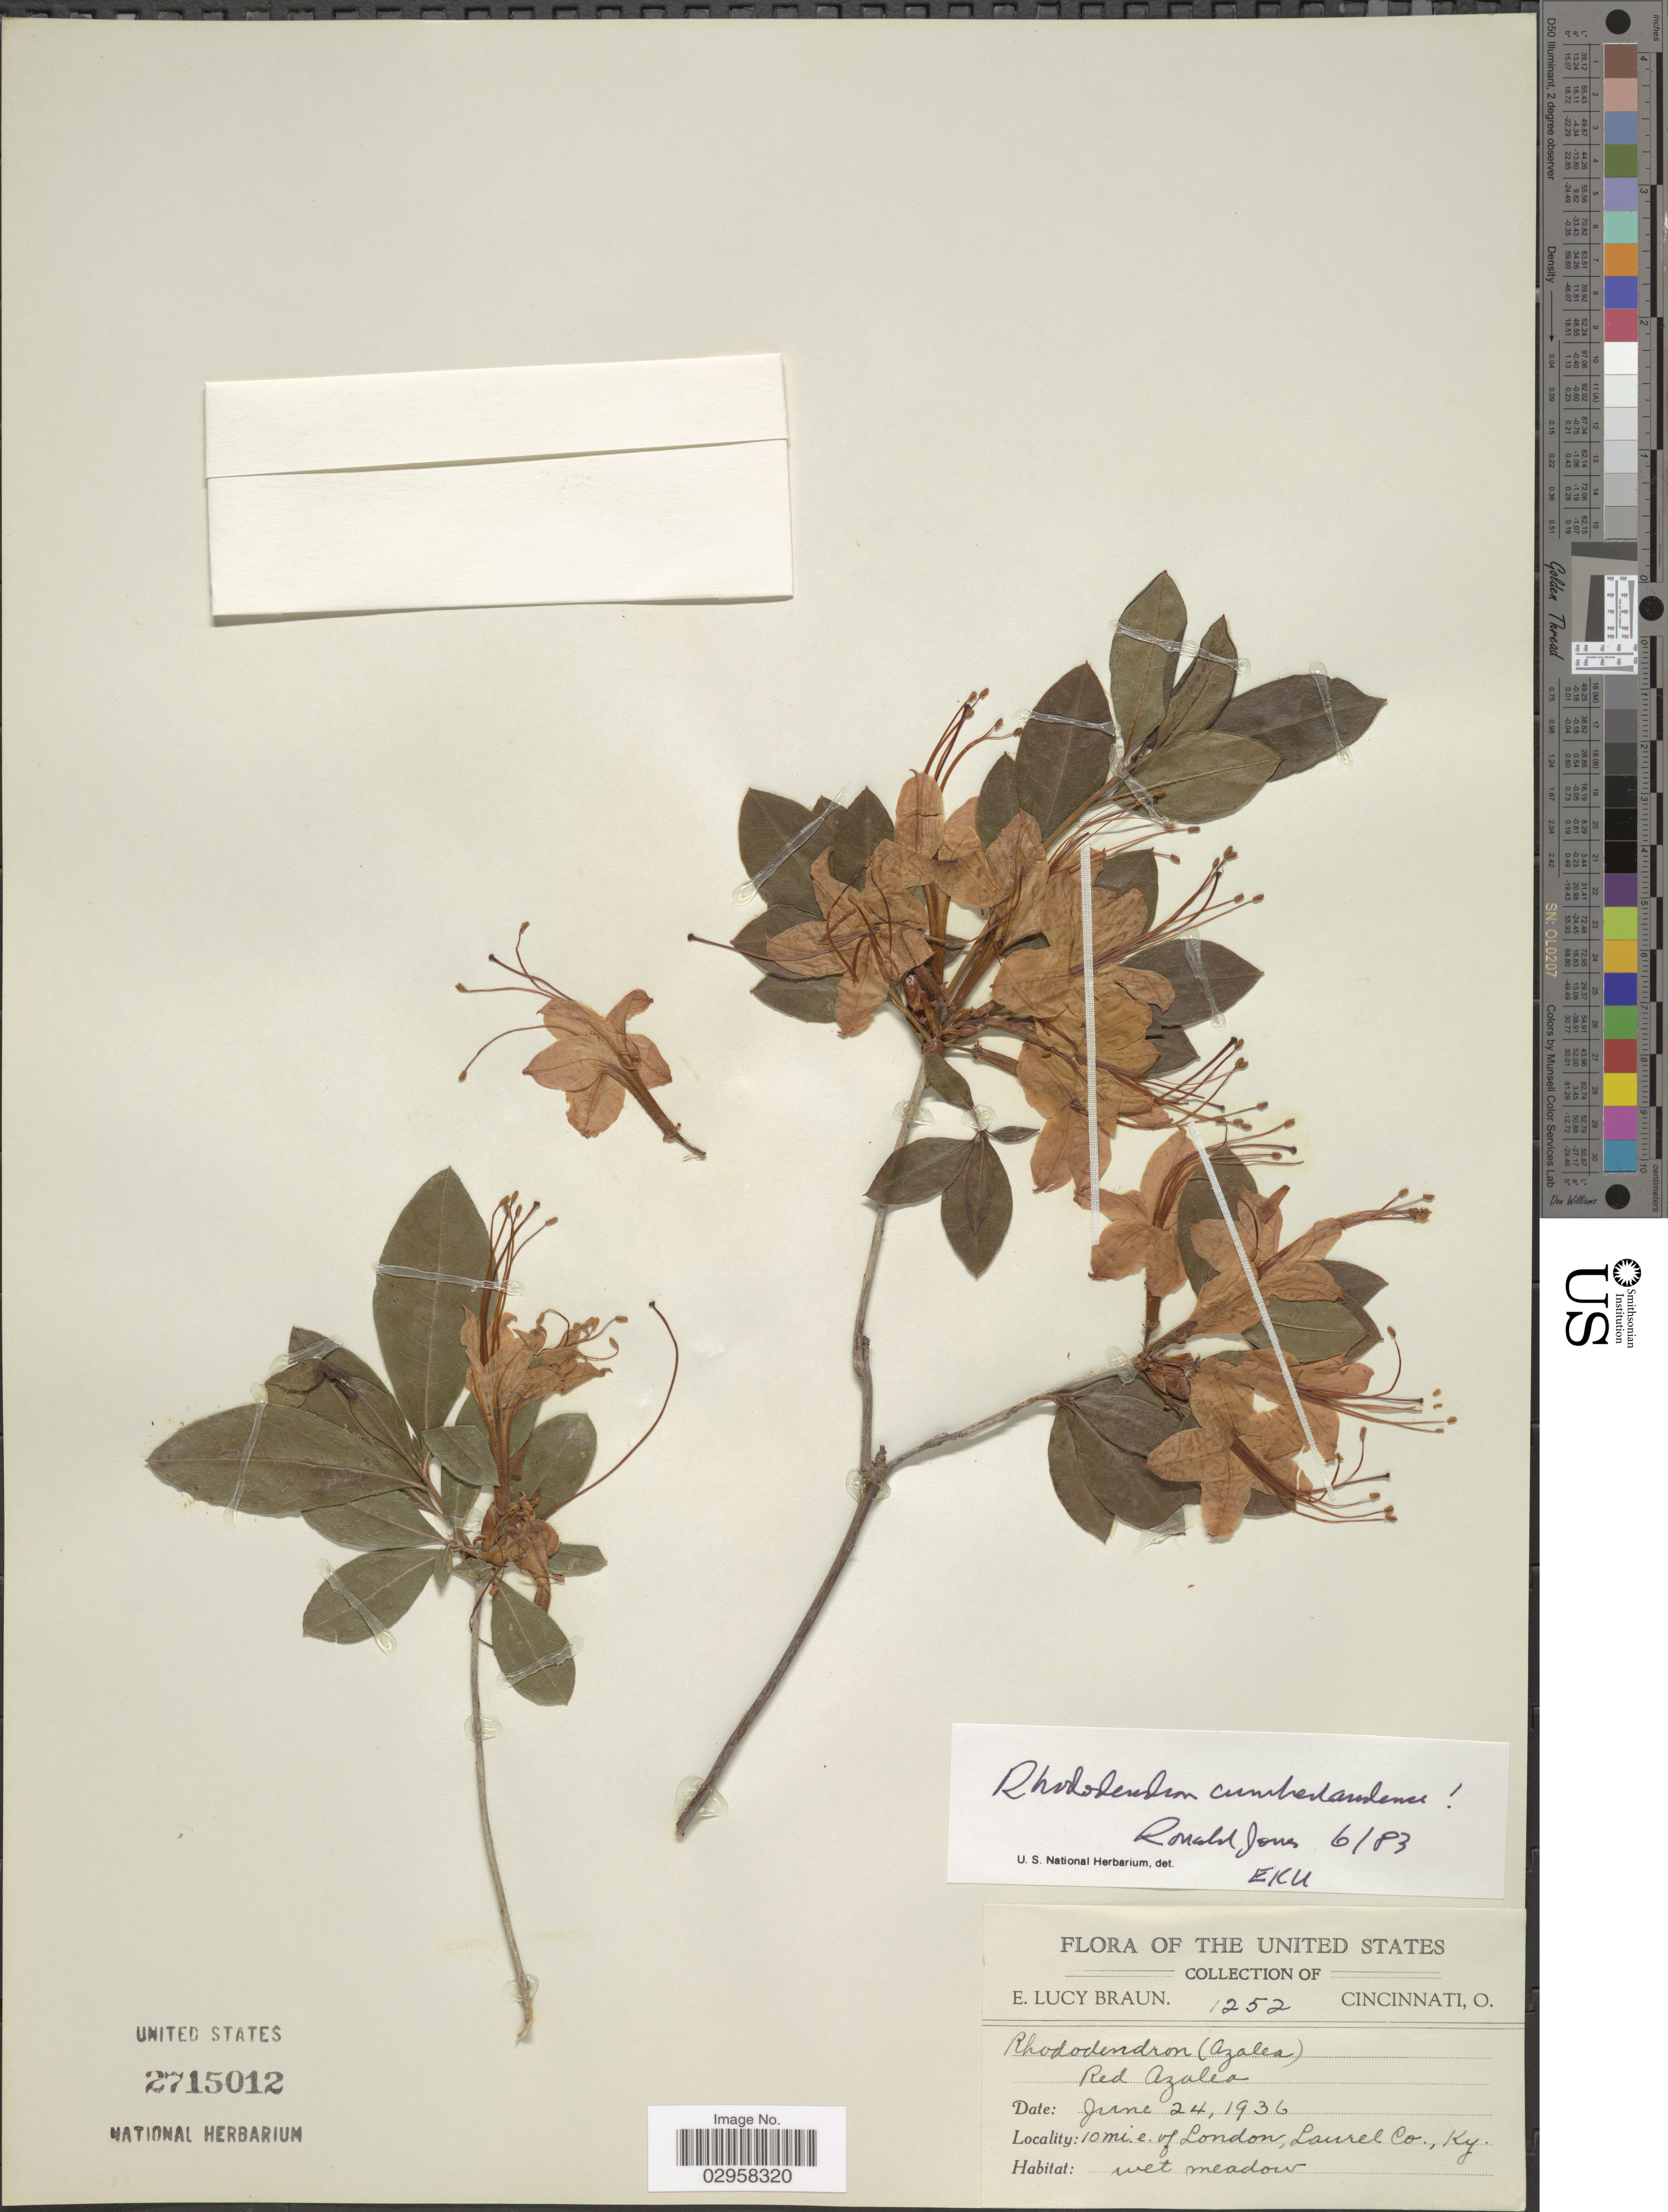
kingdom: Plantae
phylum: Tracheophyta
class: Magnoliopsida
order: Ericales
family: Ericaceae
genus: Rhododendron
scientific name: Rhododendron cumberlandense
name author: E.L. Braun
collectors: E. L. Braun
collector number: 1252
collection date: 1936-06-24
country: United States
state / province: Kentucky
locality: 10 mi. e. of London, Laurel Co. Ky.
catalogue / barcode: US 2715012